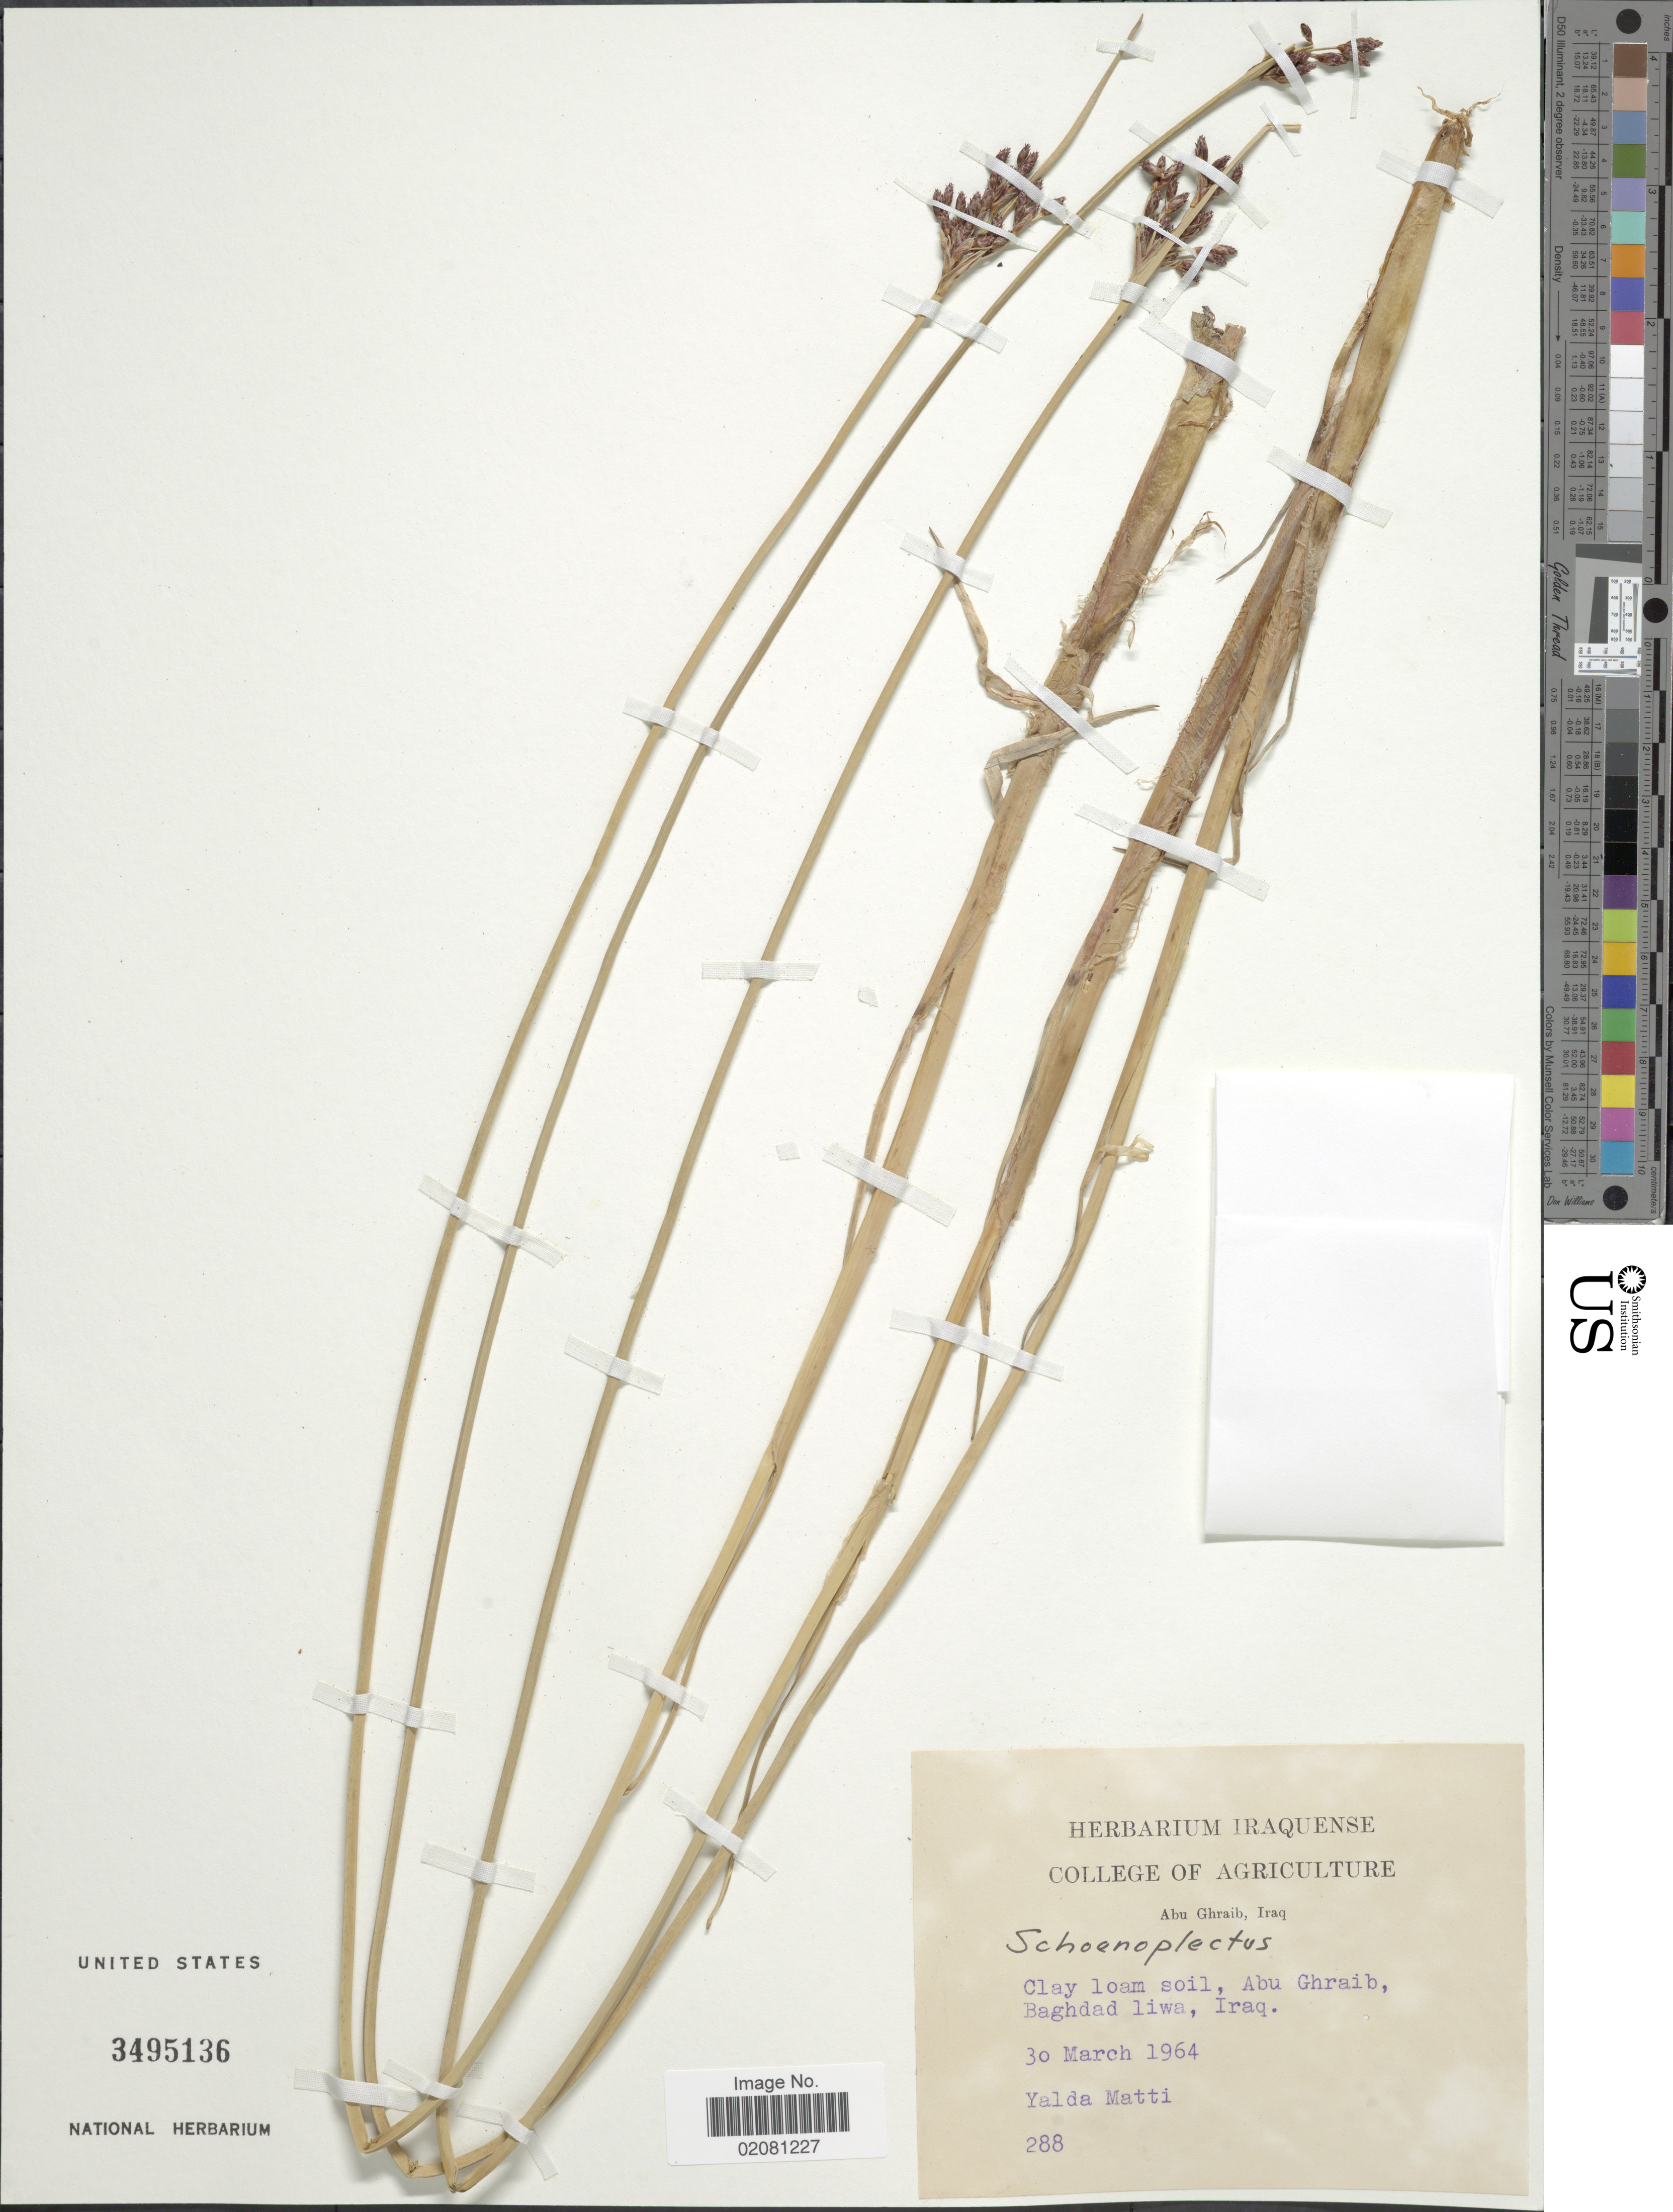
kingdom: Plantae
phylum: Tracheophyta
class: Liliopsida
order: Poales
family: Cyperaceae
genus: Schoenoplectus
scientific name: Schoenoplectus sp.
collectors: Y. Matti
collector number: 288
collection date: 1964-03-30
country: Iraq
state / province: Baghdad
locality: Clay cloam soil, Abu Ghraib, Baghdad liwa.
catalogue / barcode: US 3495136